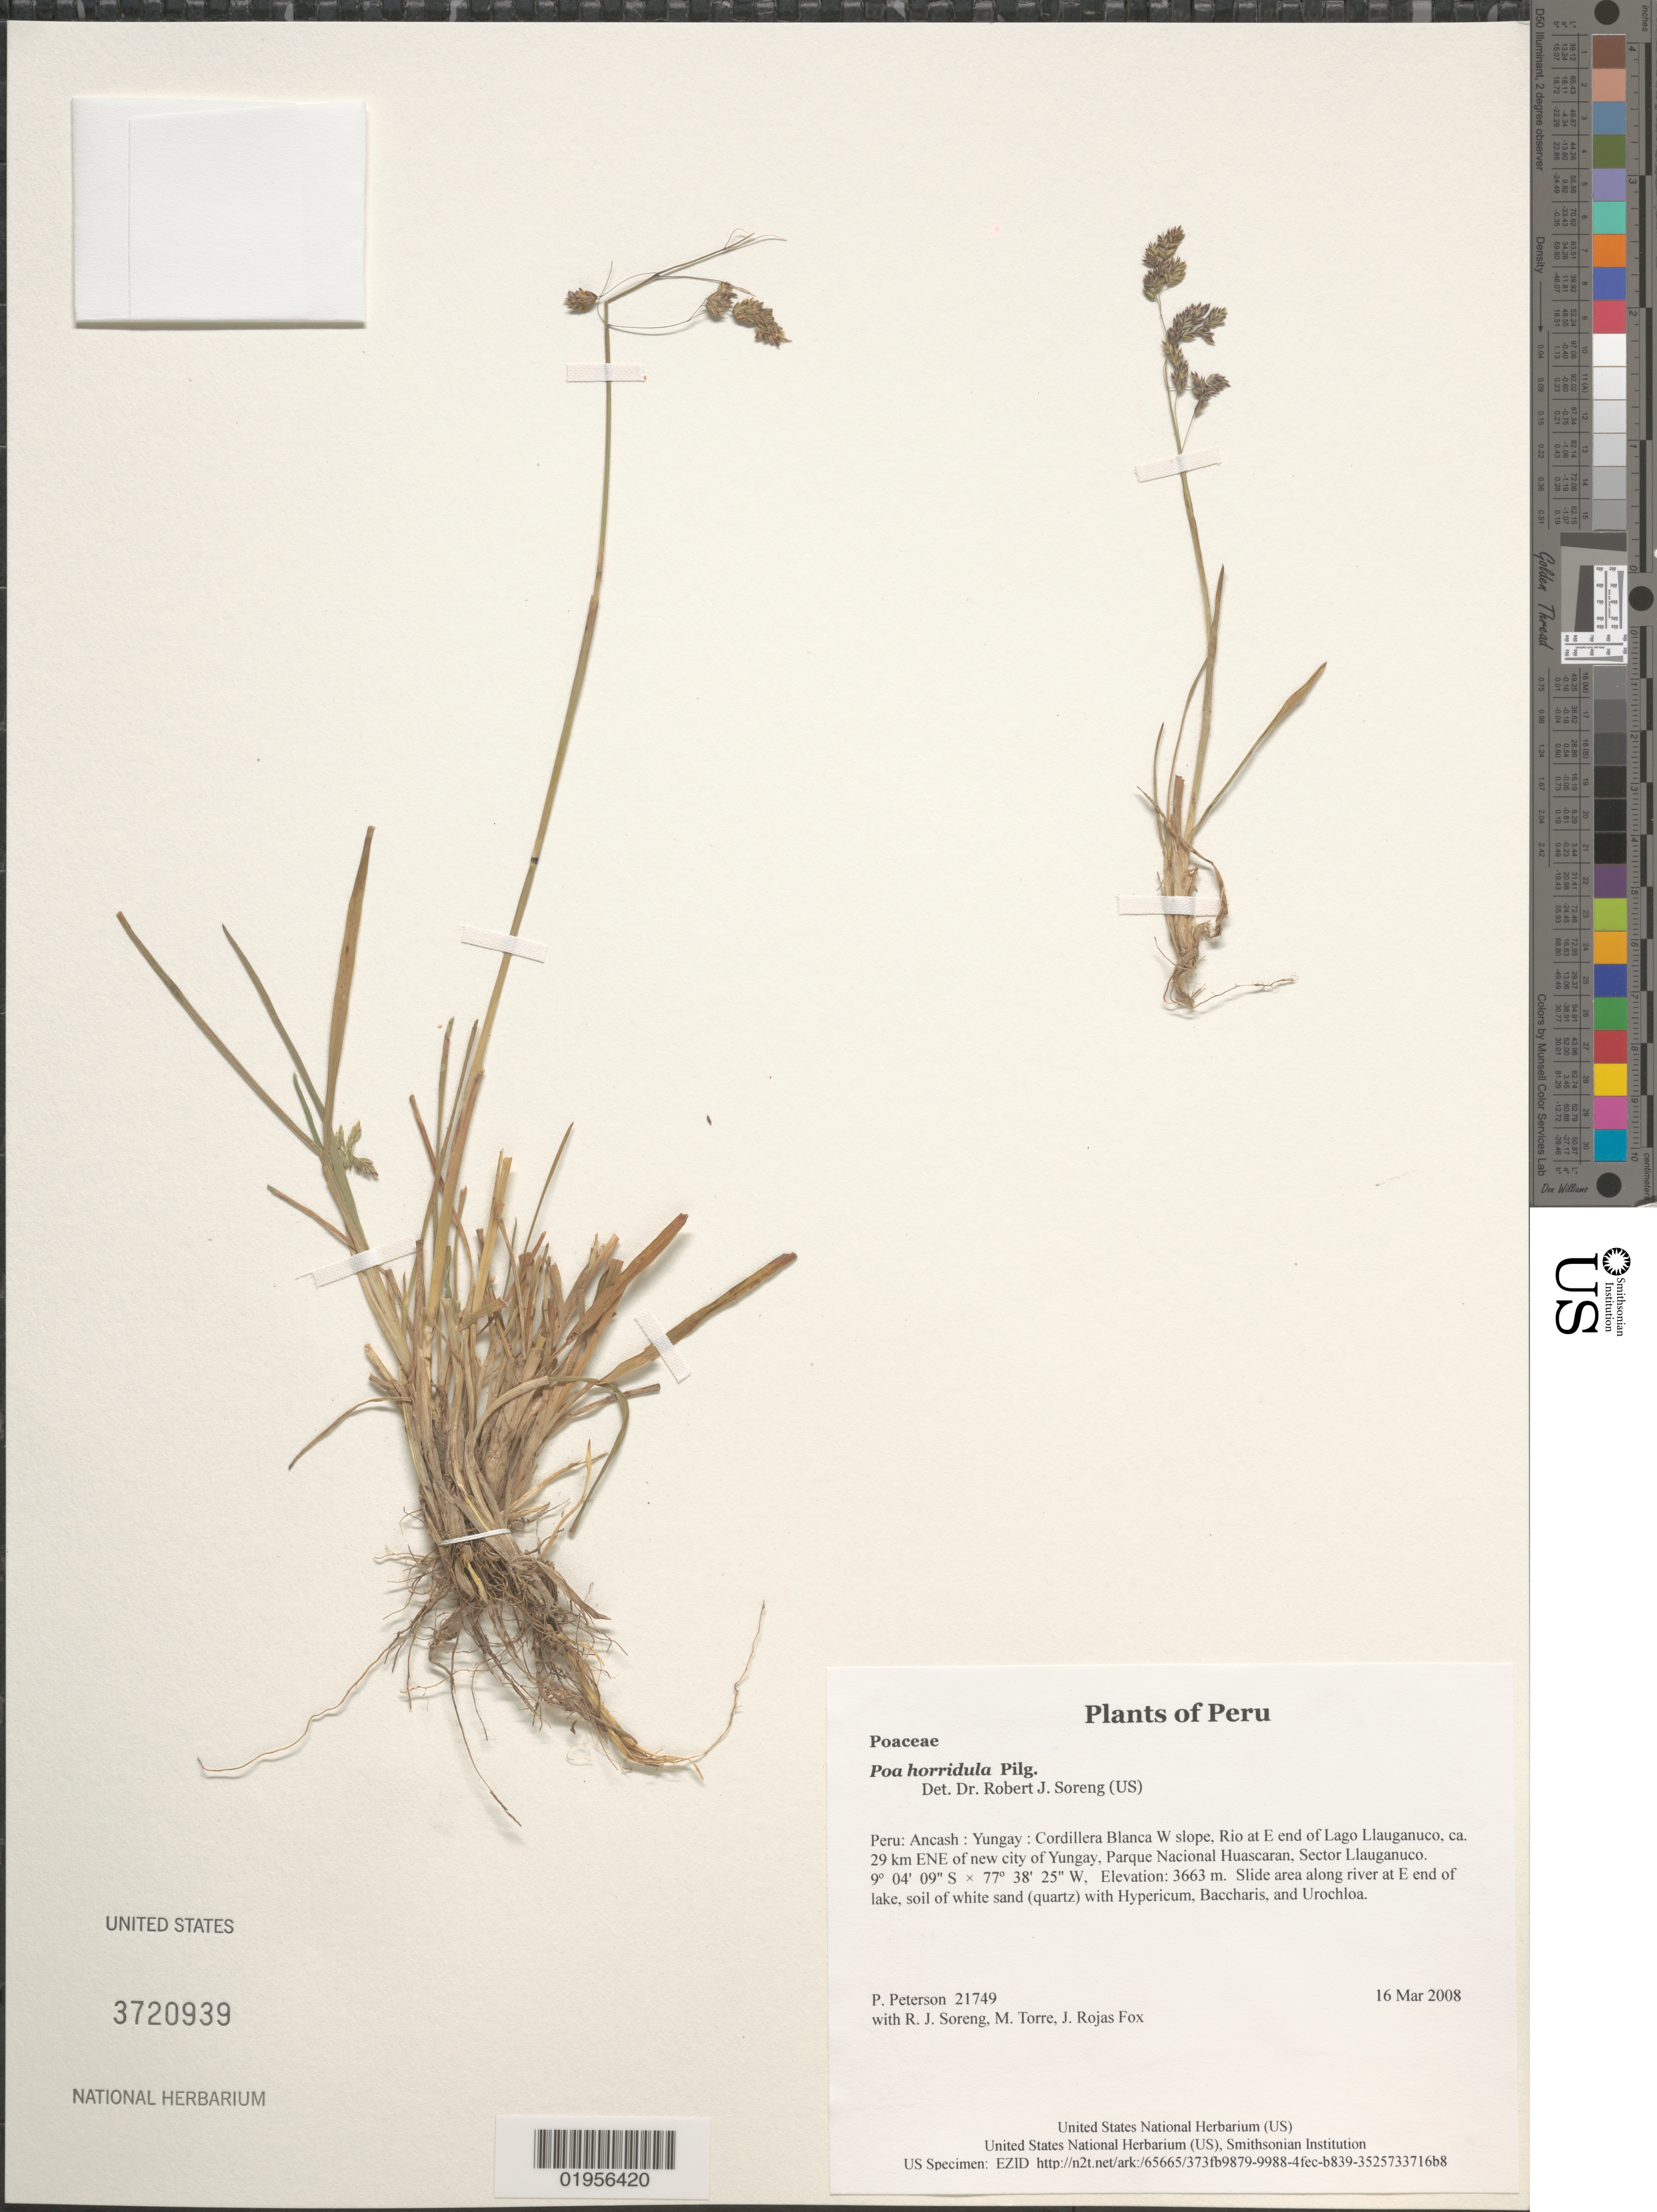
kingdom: Plantae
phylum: Tracheophyta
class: Liliopsida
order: Poales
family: Poaceae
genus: Poa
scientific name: Poa horridula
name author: Pilg.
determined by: Soreng, Robert J., Research Associate (BOT), Smithsonian Institution - National Museum of Natural History (UNITED STATES)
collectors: P. M. Peterson, R. J. Soreng, M. Torre & J. Rojas Fox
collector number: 21749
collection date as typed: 16 Mar 2008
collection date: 2008-03-16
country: Peru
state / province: Ancash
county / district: Yungay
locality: Cordillera Blanca W slope, Rio at E end of Lago Llauganuco, ca. 29 km ENE of new city of Yungay, Parque Nacional Huascaran, Sector Llauganuco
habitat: Slide area along river at E end of lake, soil of white sand (quartz) with Hypericum, Baccharis, and Urochloa.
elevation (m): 3663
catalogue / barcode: US 3720939